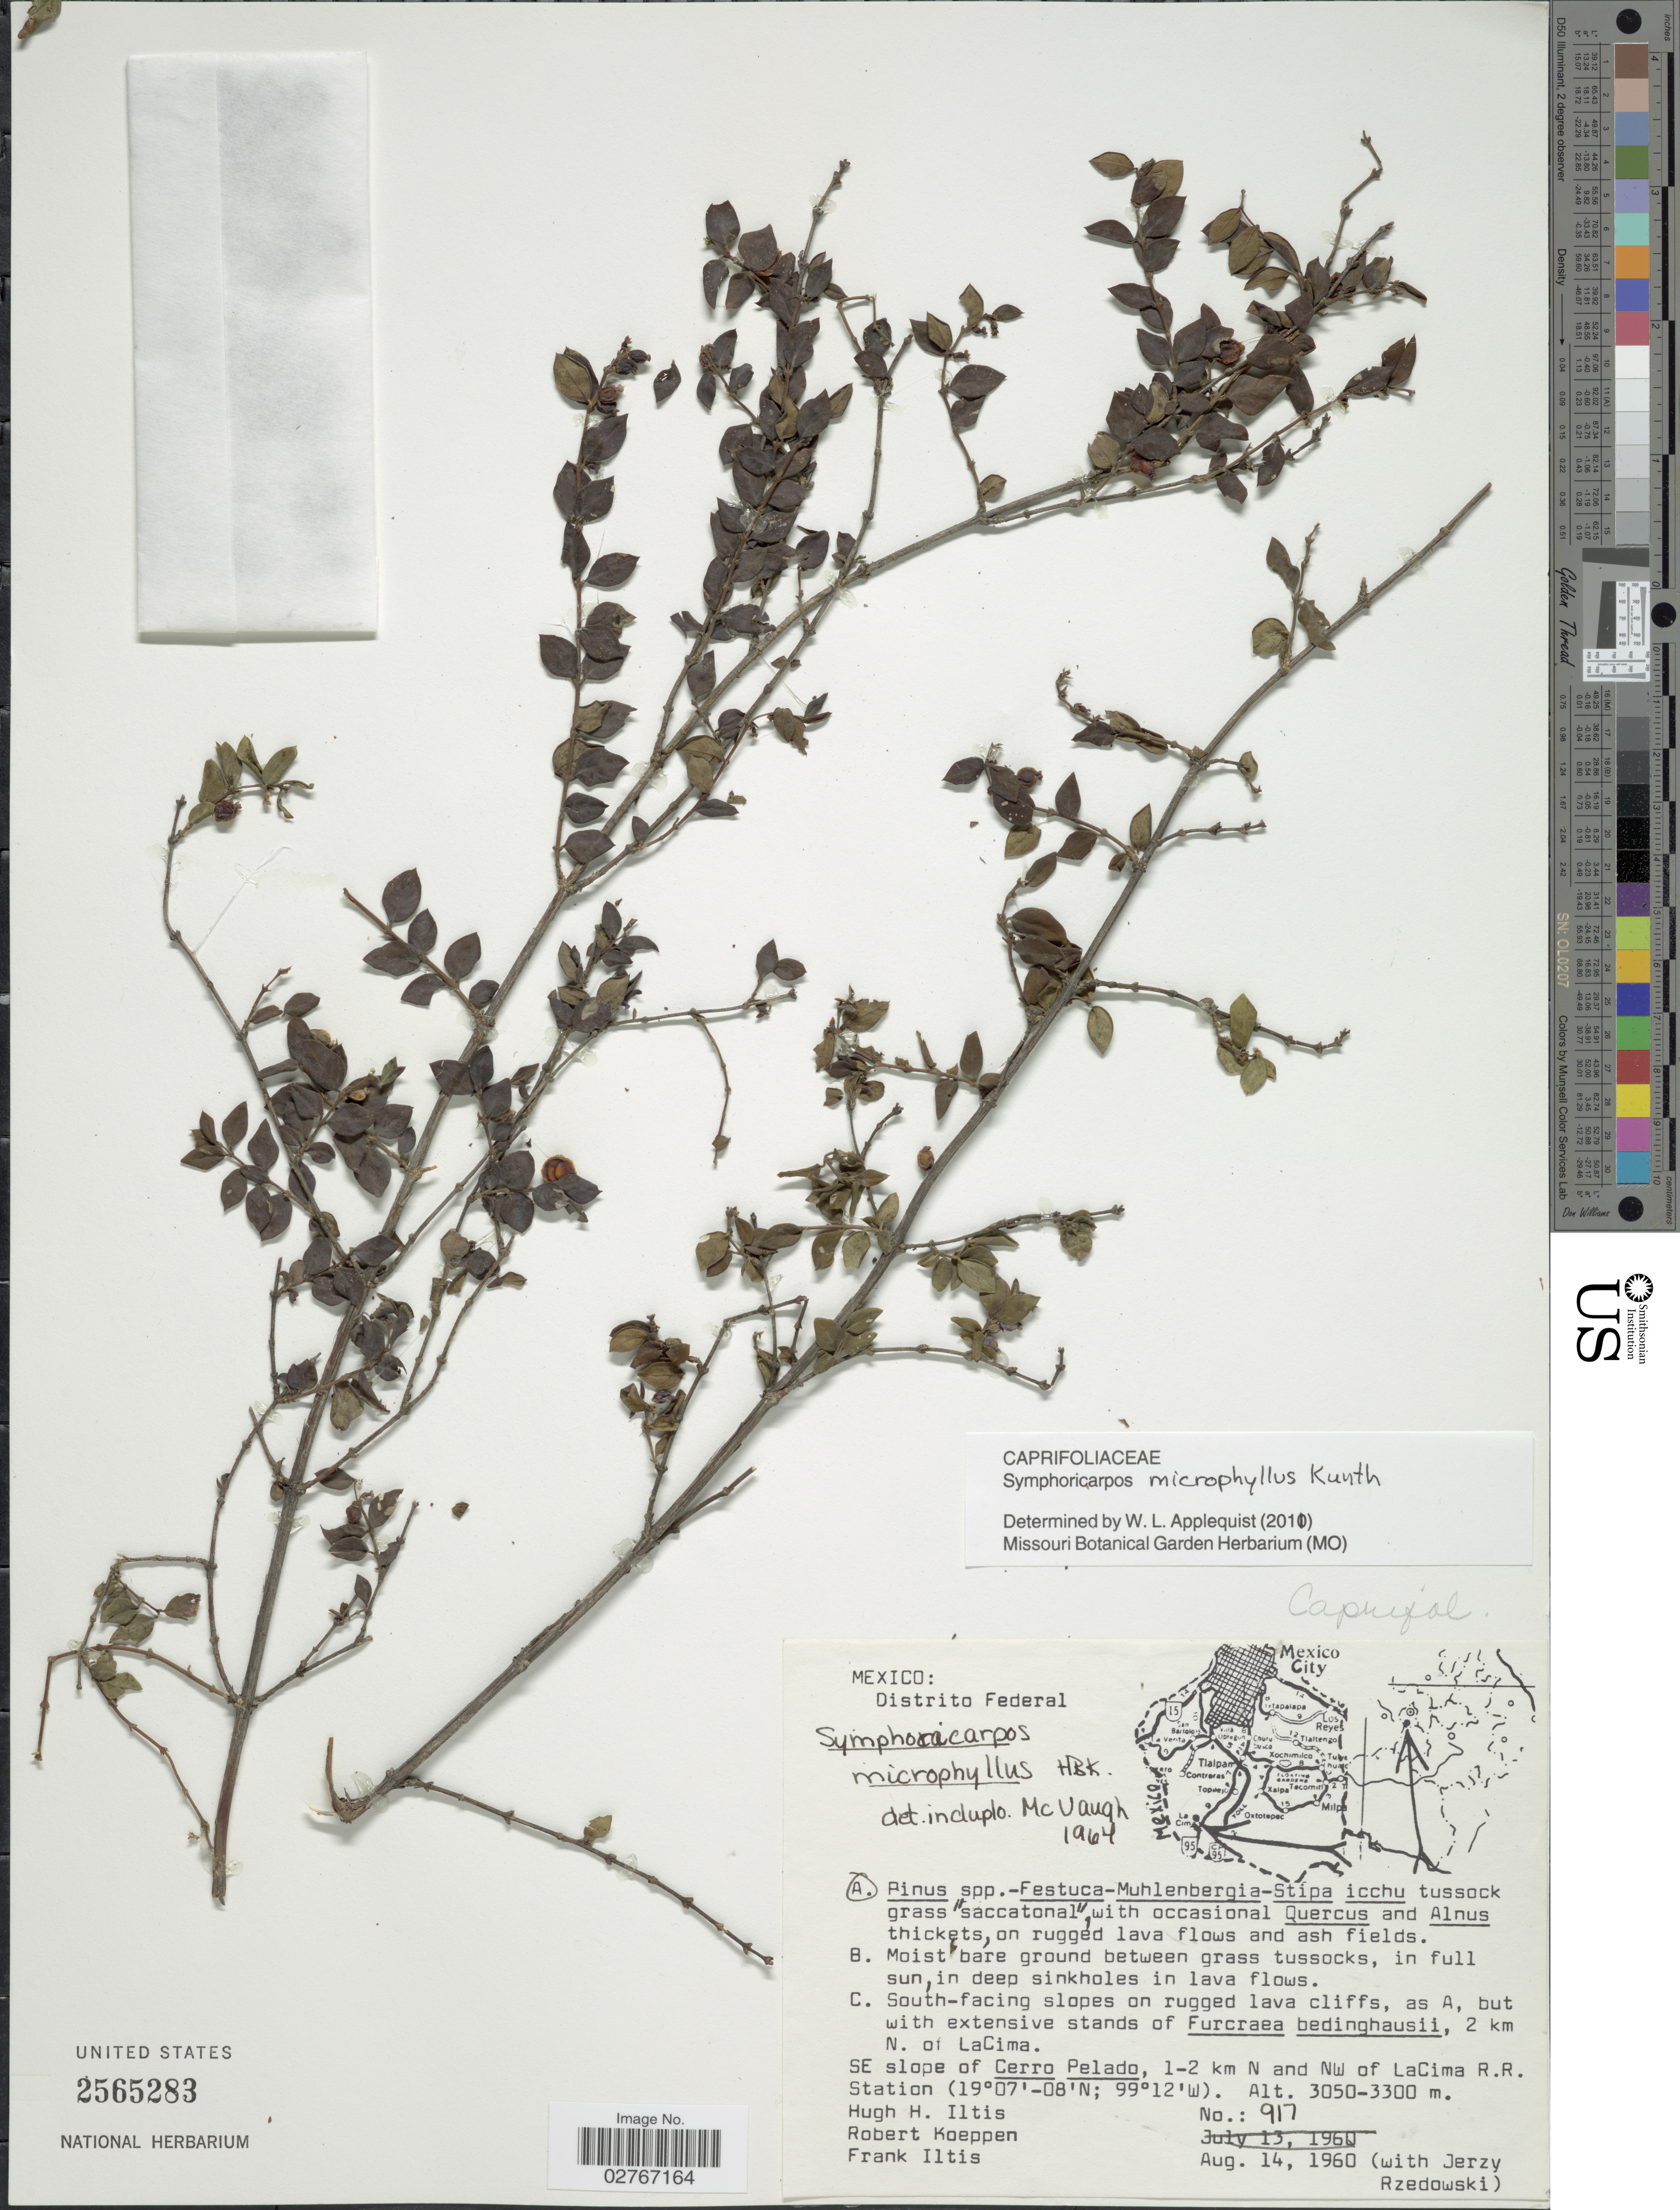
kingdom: Plantae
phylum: Tracheophyta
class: Magnoliopsida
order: Dipsacales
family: Caprifoliaceae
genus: Symphoricarpos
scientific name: Symphoricarpos microphyllus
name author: Kunth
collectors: H. H. Iltis, R. C. Koeppen & F. S. Iltis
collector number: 917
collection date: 1960-08-14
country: Mexico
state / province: Distrito Federal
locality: SE slope of Cerro Pelado, 1-2 km N and NW of LaCima R.R. Station.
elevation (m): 3050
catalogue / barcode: US 2565283